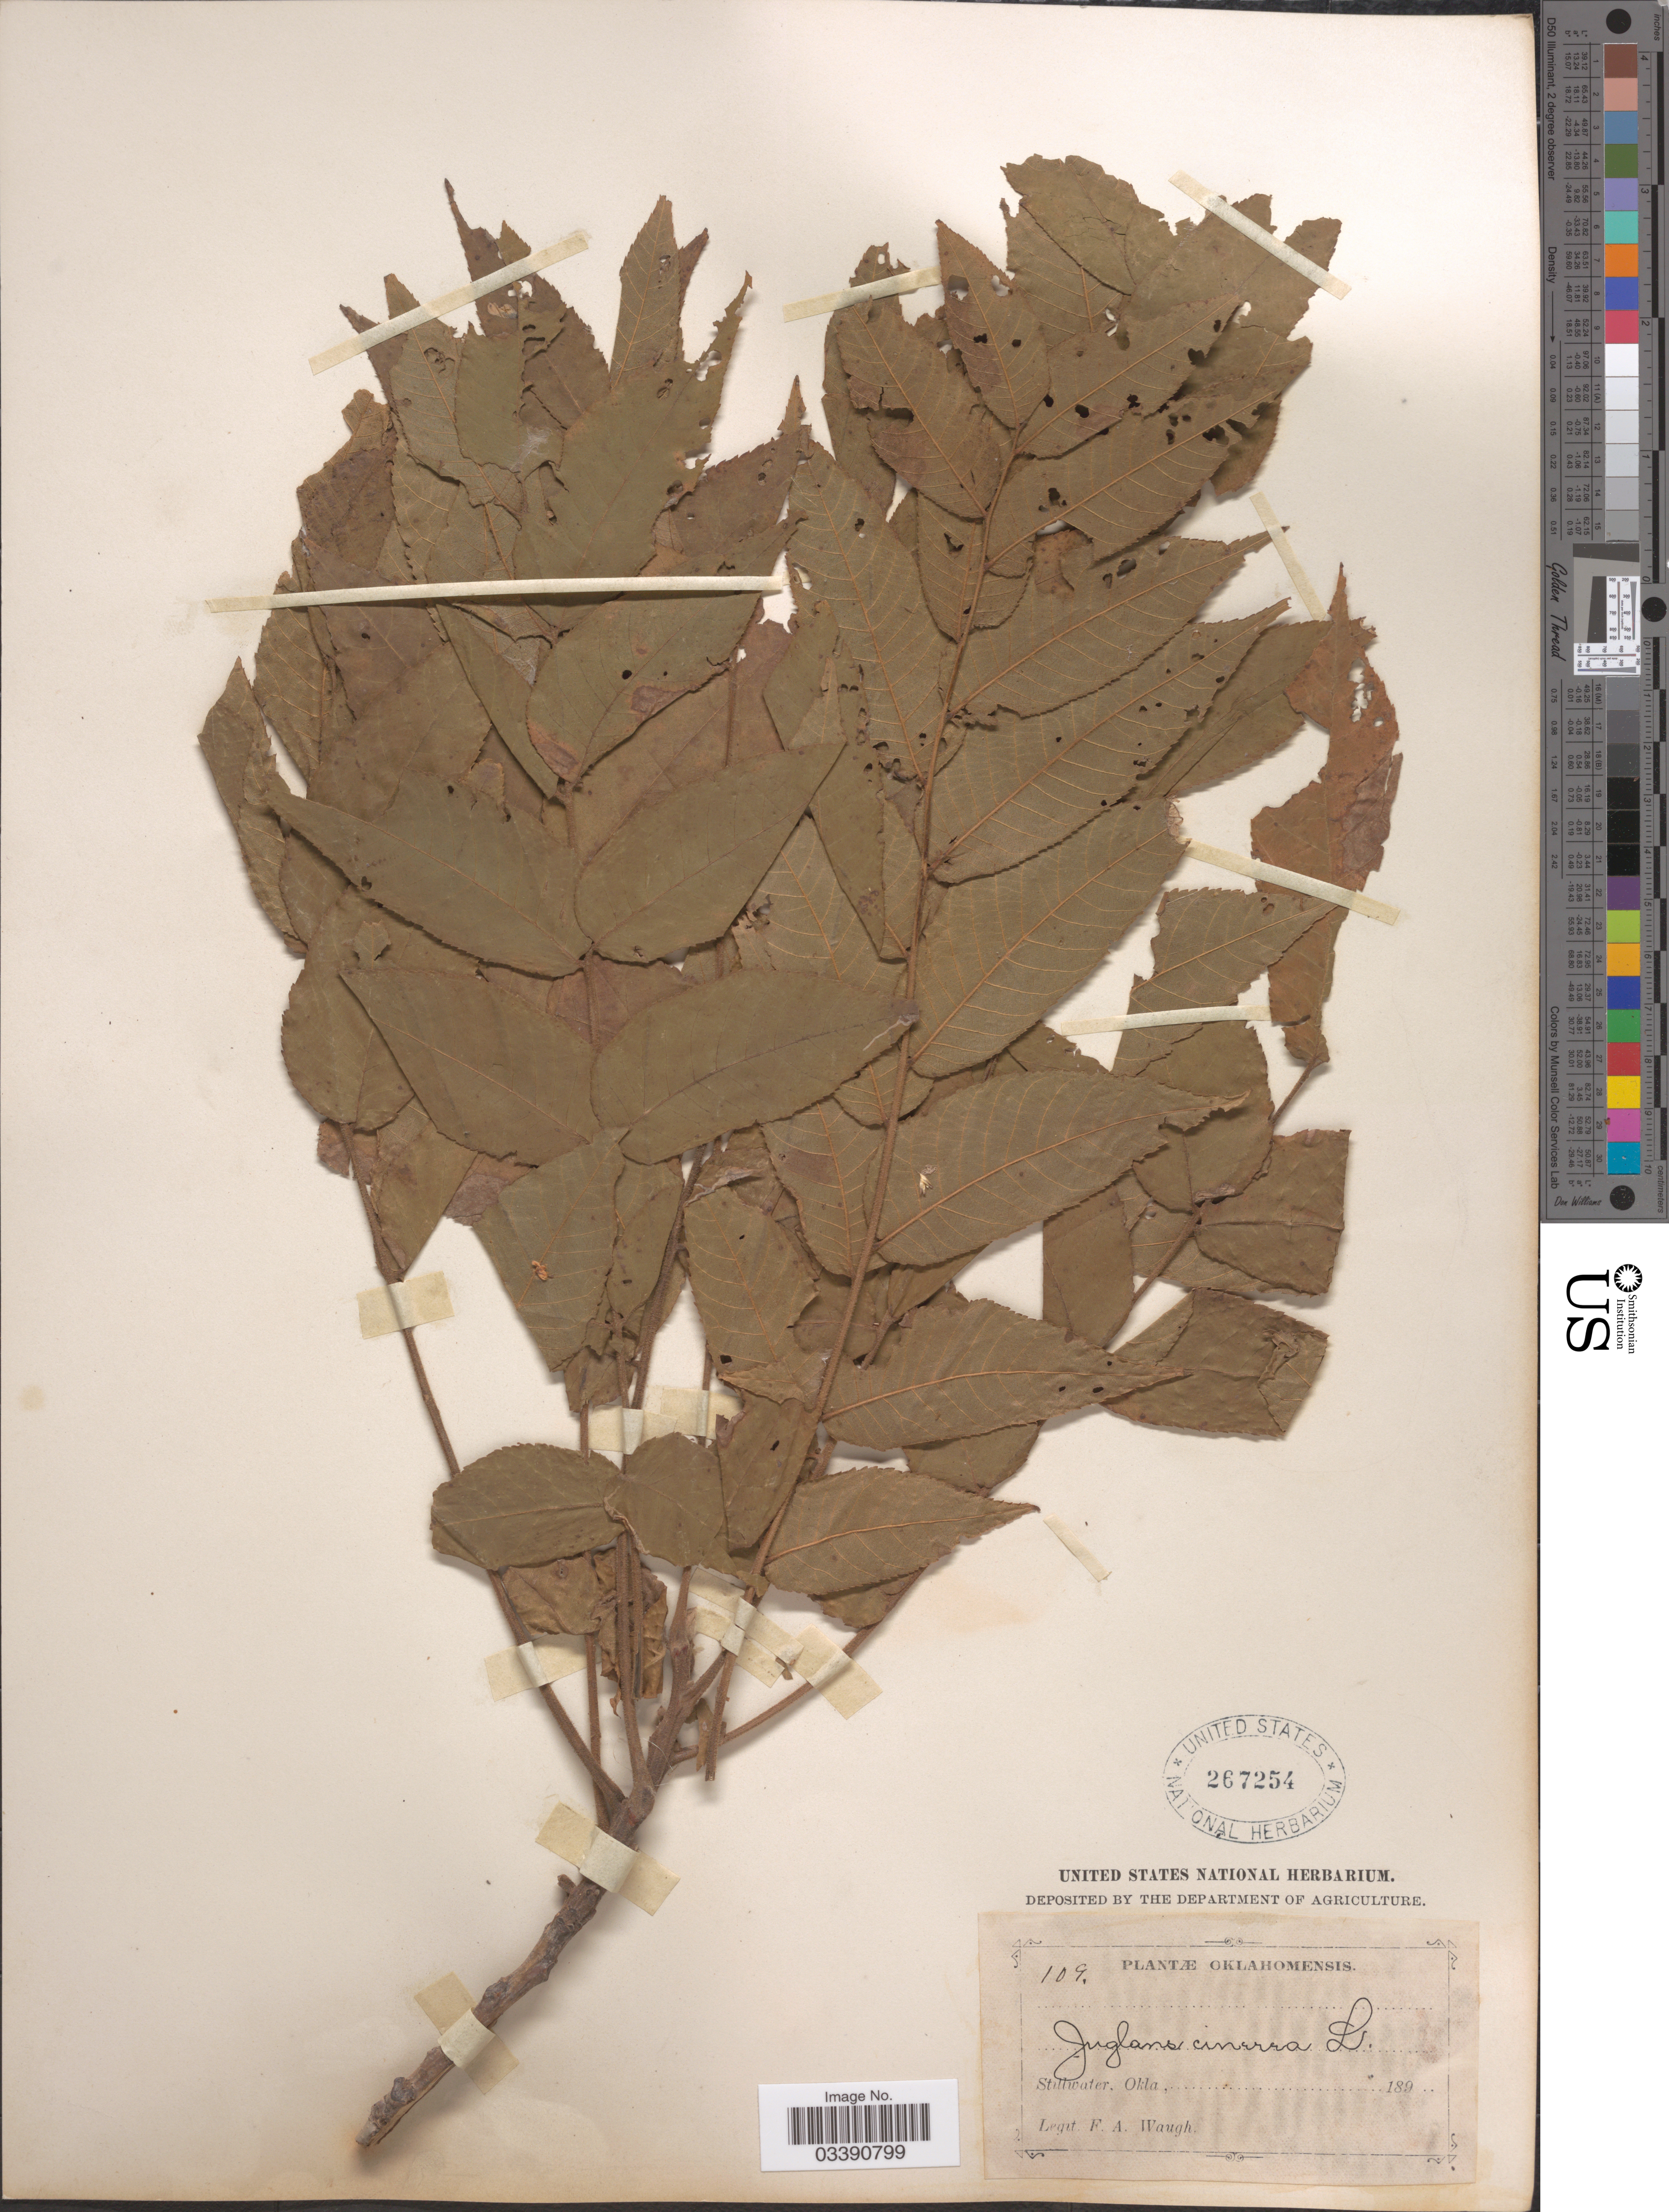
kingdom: Plantae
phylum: Tracheophyta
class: Magnoliopsida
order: Fagales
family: Juglandaceae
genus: Juglans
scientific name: Juglans nigra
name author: L.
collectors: F. Waugh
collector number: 109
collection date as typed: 189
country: United States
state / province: Oklahoma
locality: Stillwater.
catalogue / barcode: US 267254